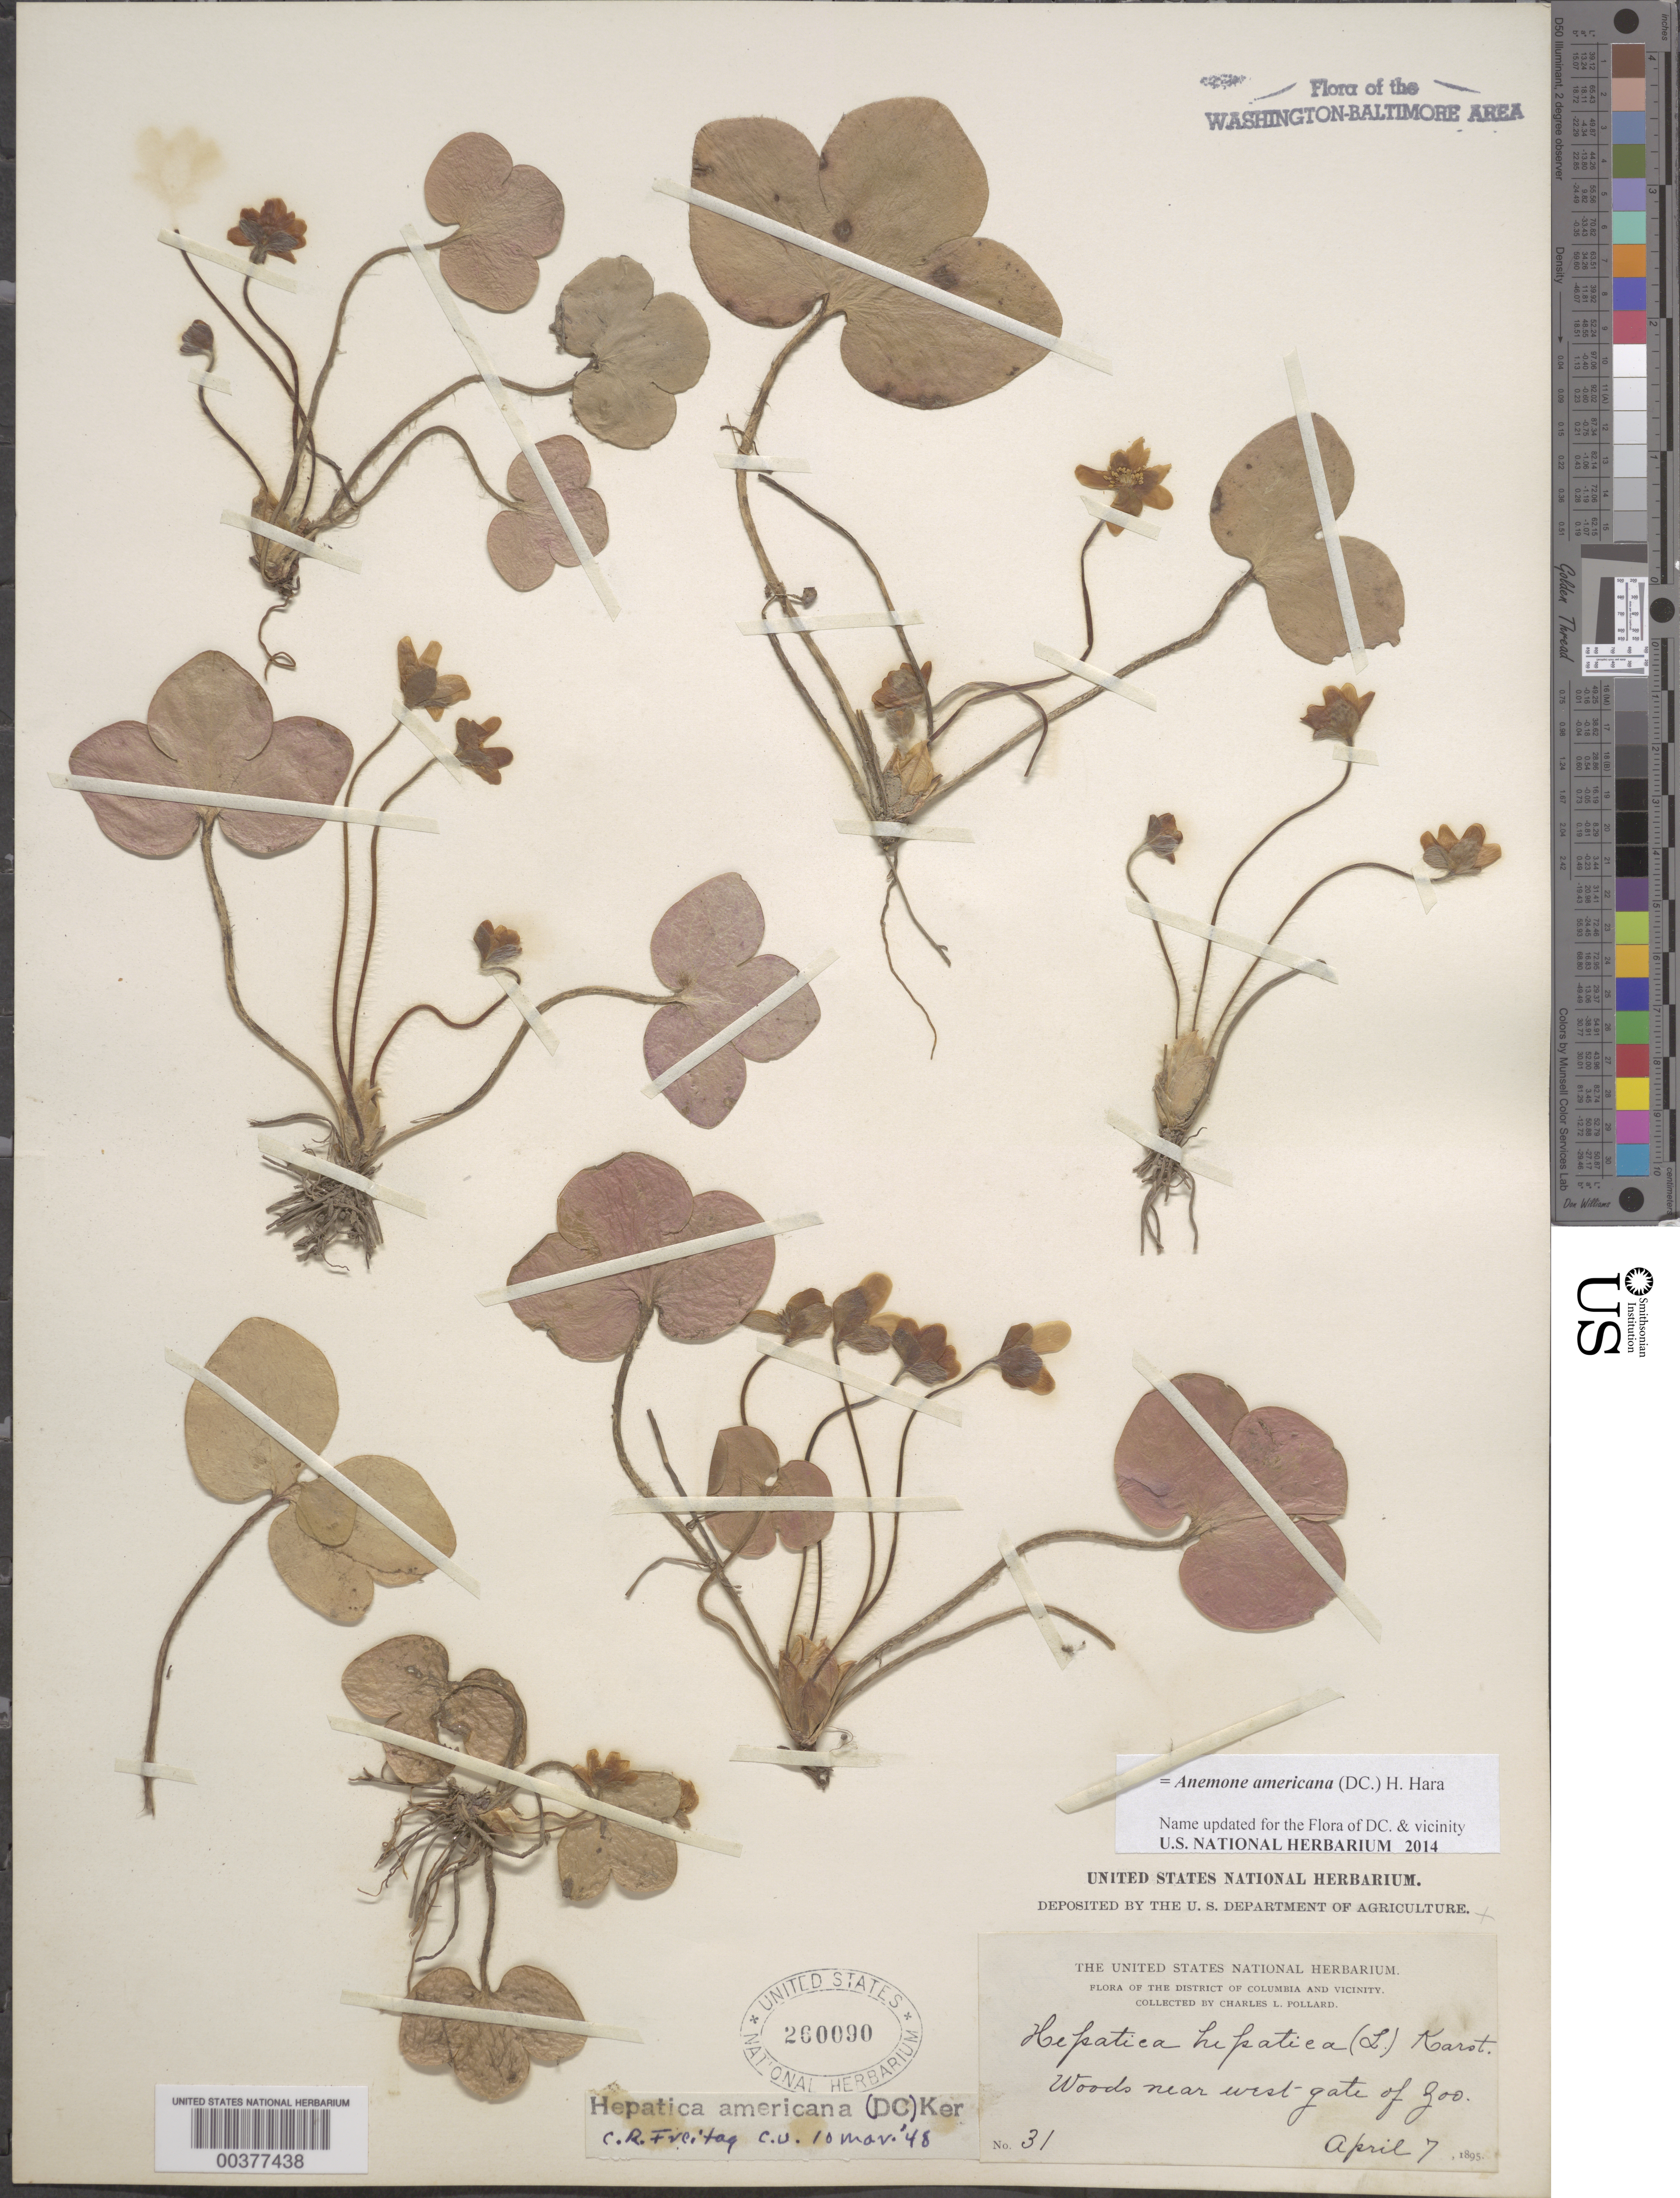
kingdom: Plantae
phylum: Tracheophyta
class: Magnoliopsida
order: Ranunculales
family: Ranunculaceae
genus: Hepatica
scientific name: Hepatica americana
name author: (DC.) Ker Gawl.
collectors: C. L. Pollard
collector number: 31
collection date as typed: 07 Apr 1895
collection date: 1895-04-07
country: United States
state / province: District of Columbia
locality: Near west gate of Zoo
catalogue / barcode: US 260090